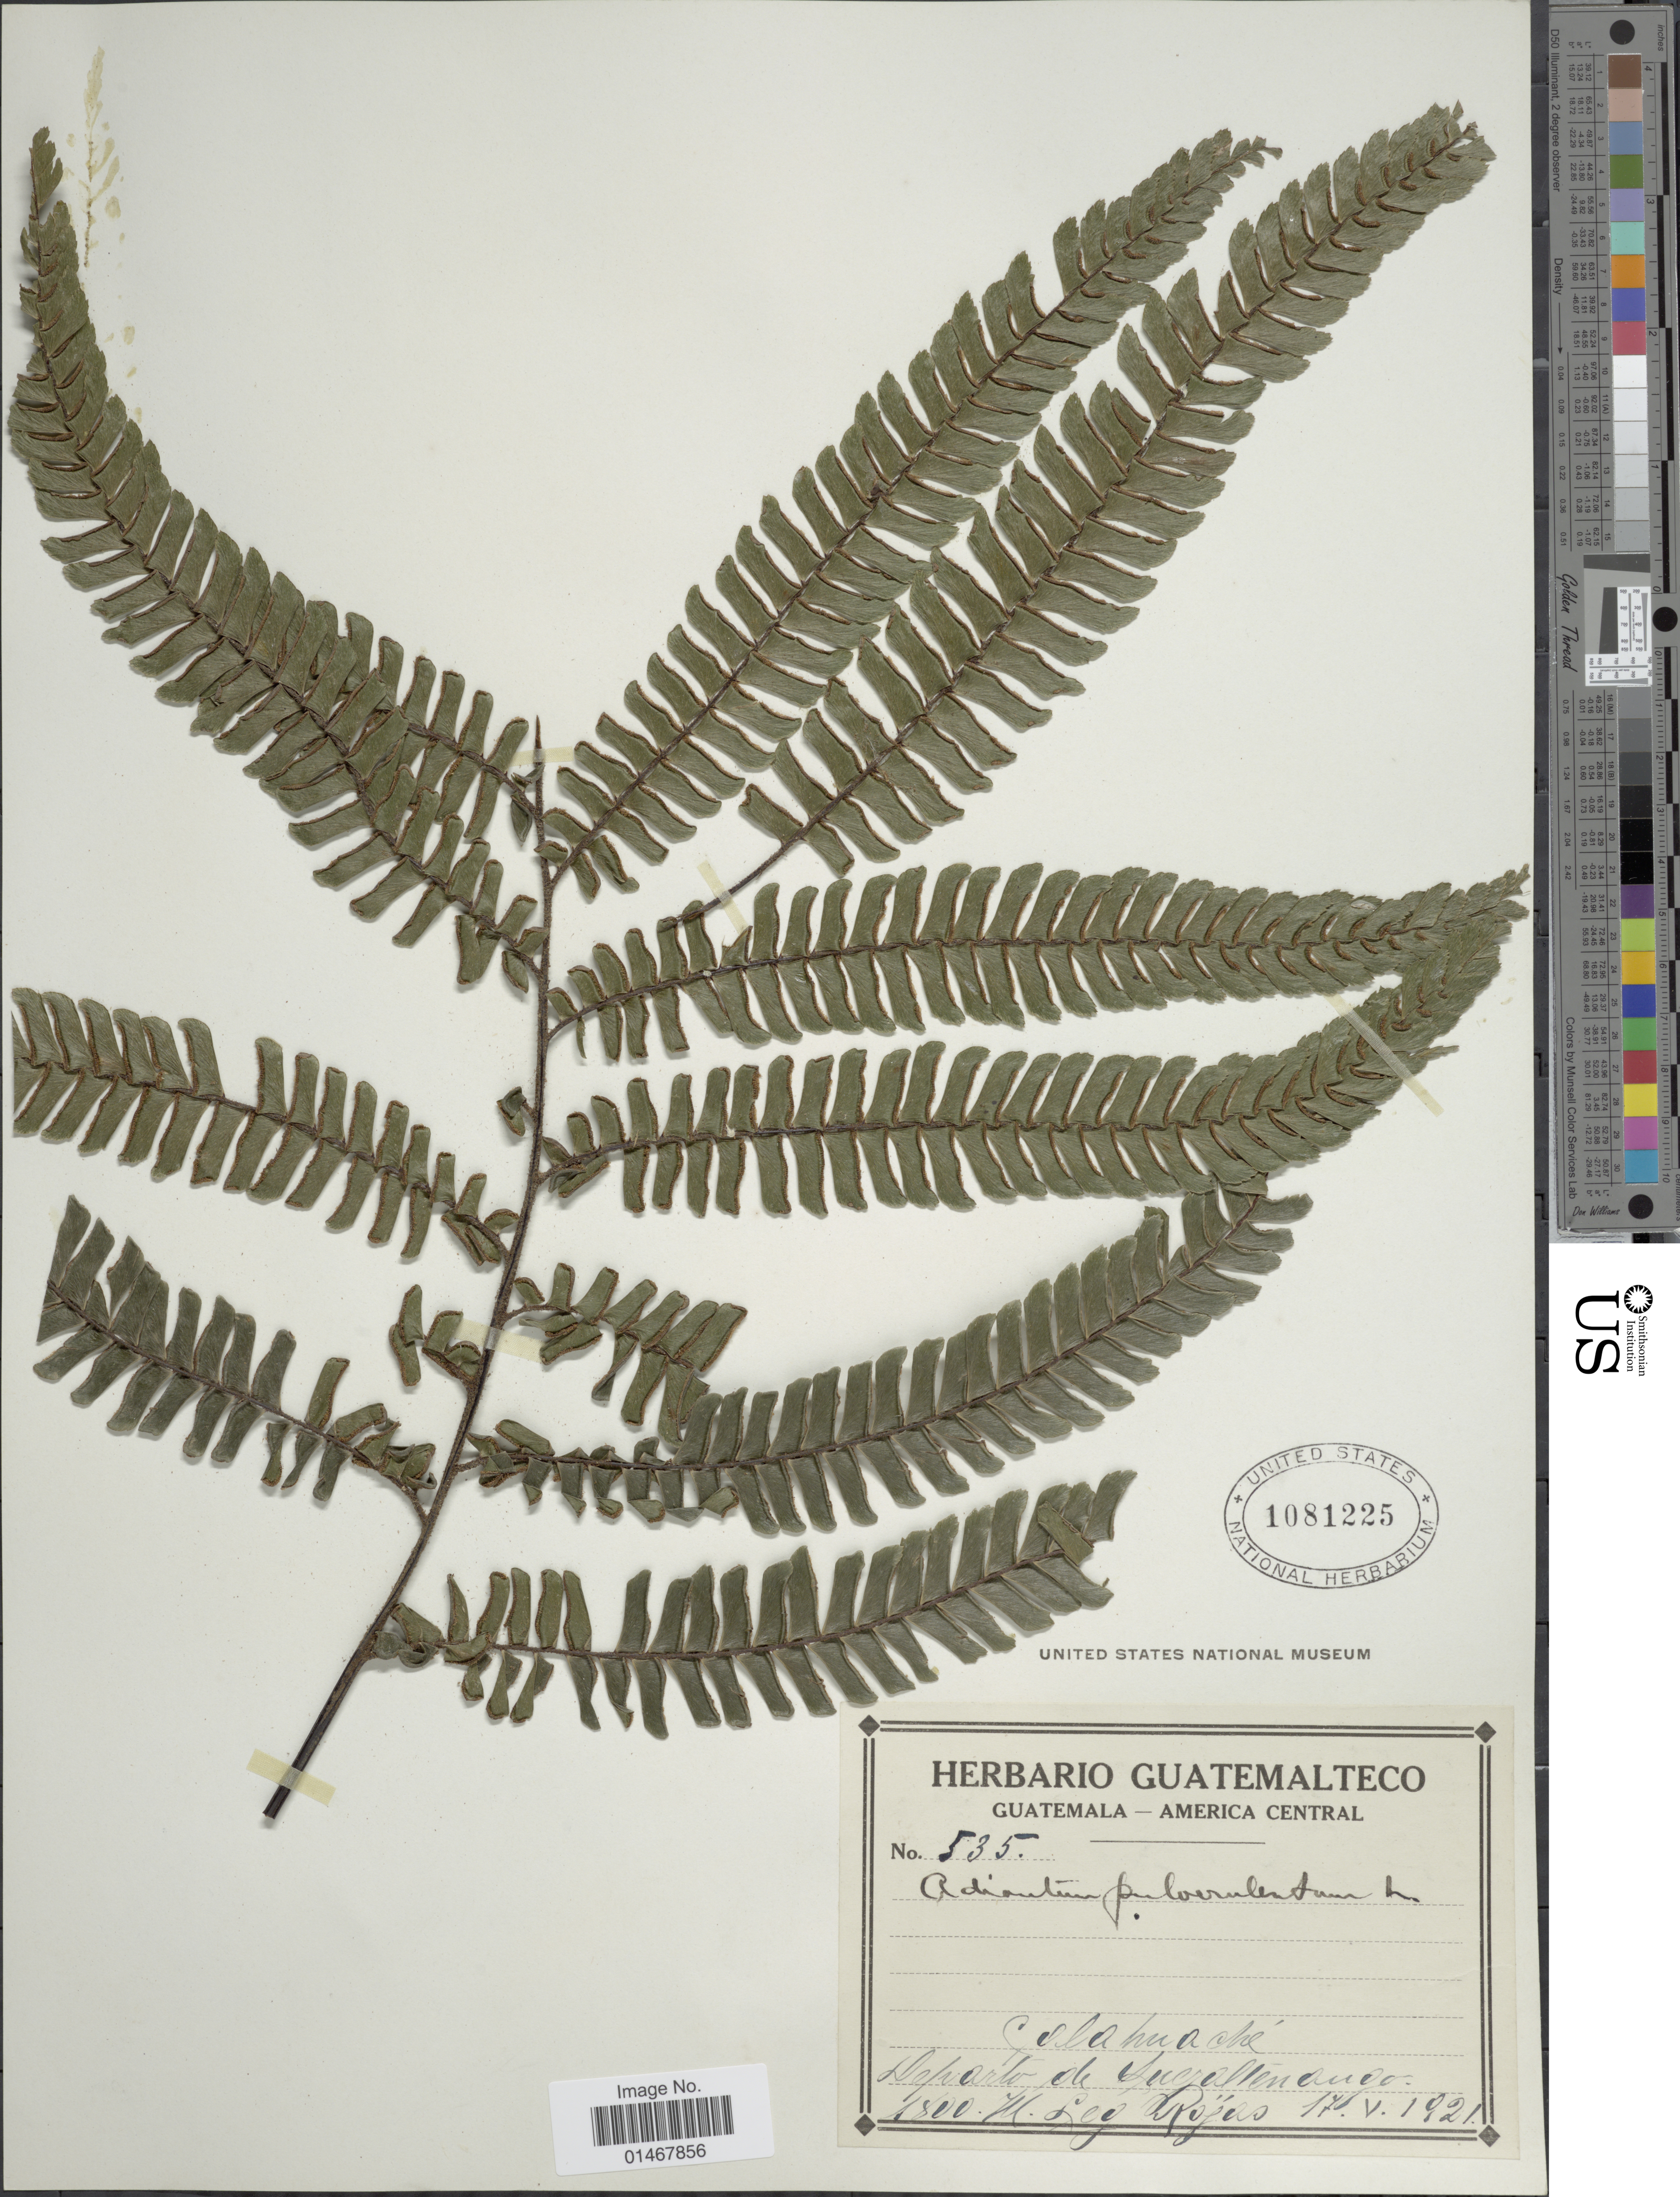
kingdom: Plantae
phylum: Tracheophyta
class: Polypodiopsida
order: Polypodiales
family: Pteridaceae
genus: Adiantum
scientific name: Adiantum pulverulentum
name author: L.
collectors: Rojas, --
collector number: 535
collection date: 1921-05-17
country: Guatemala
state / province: Quetzaltenango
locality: Calahuache, Departo de Quetzaltenango.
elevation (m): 1800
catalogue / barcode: US 1081225